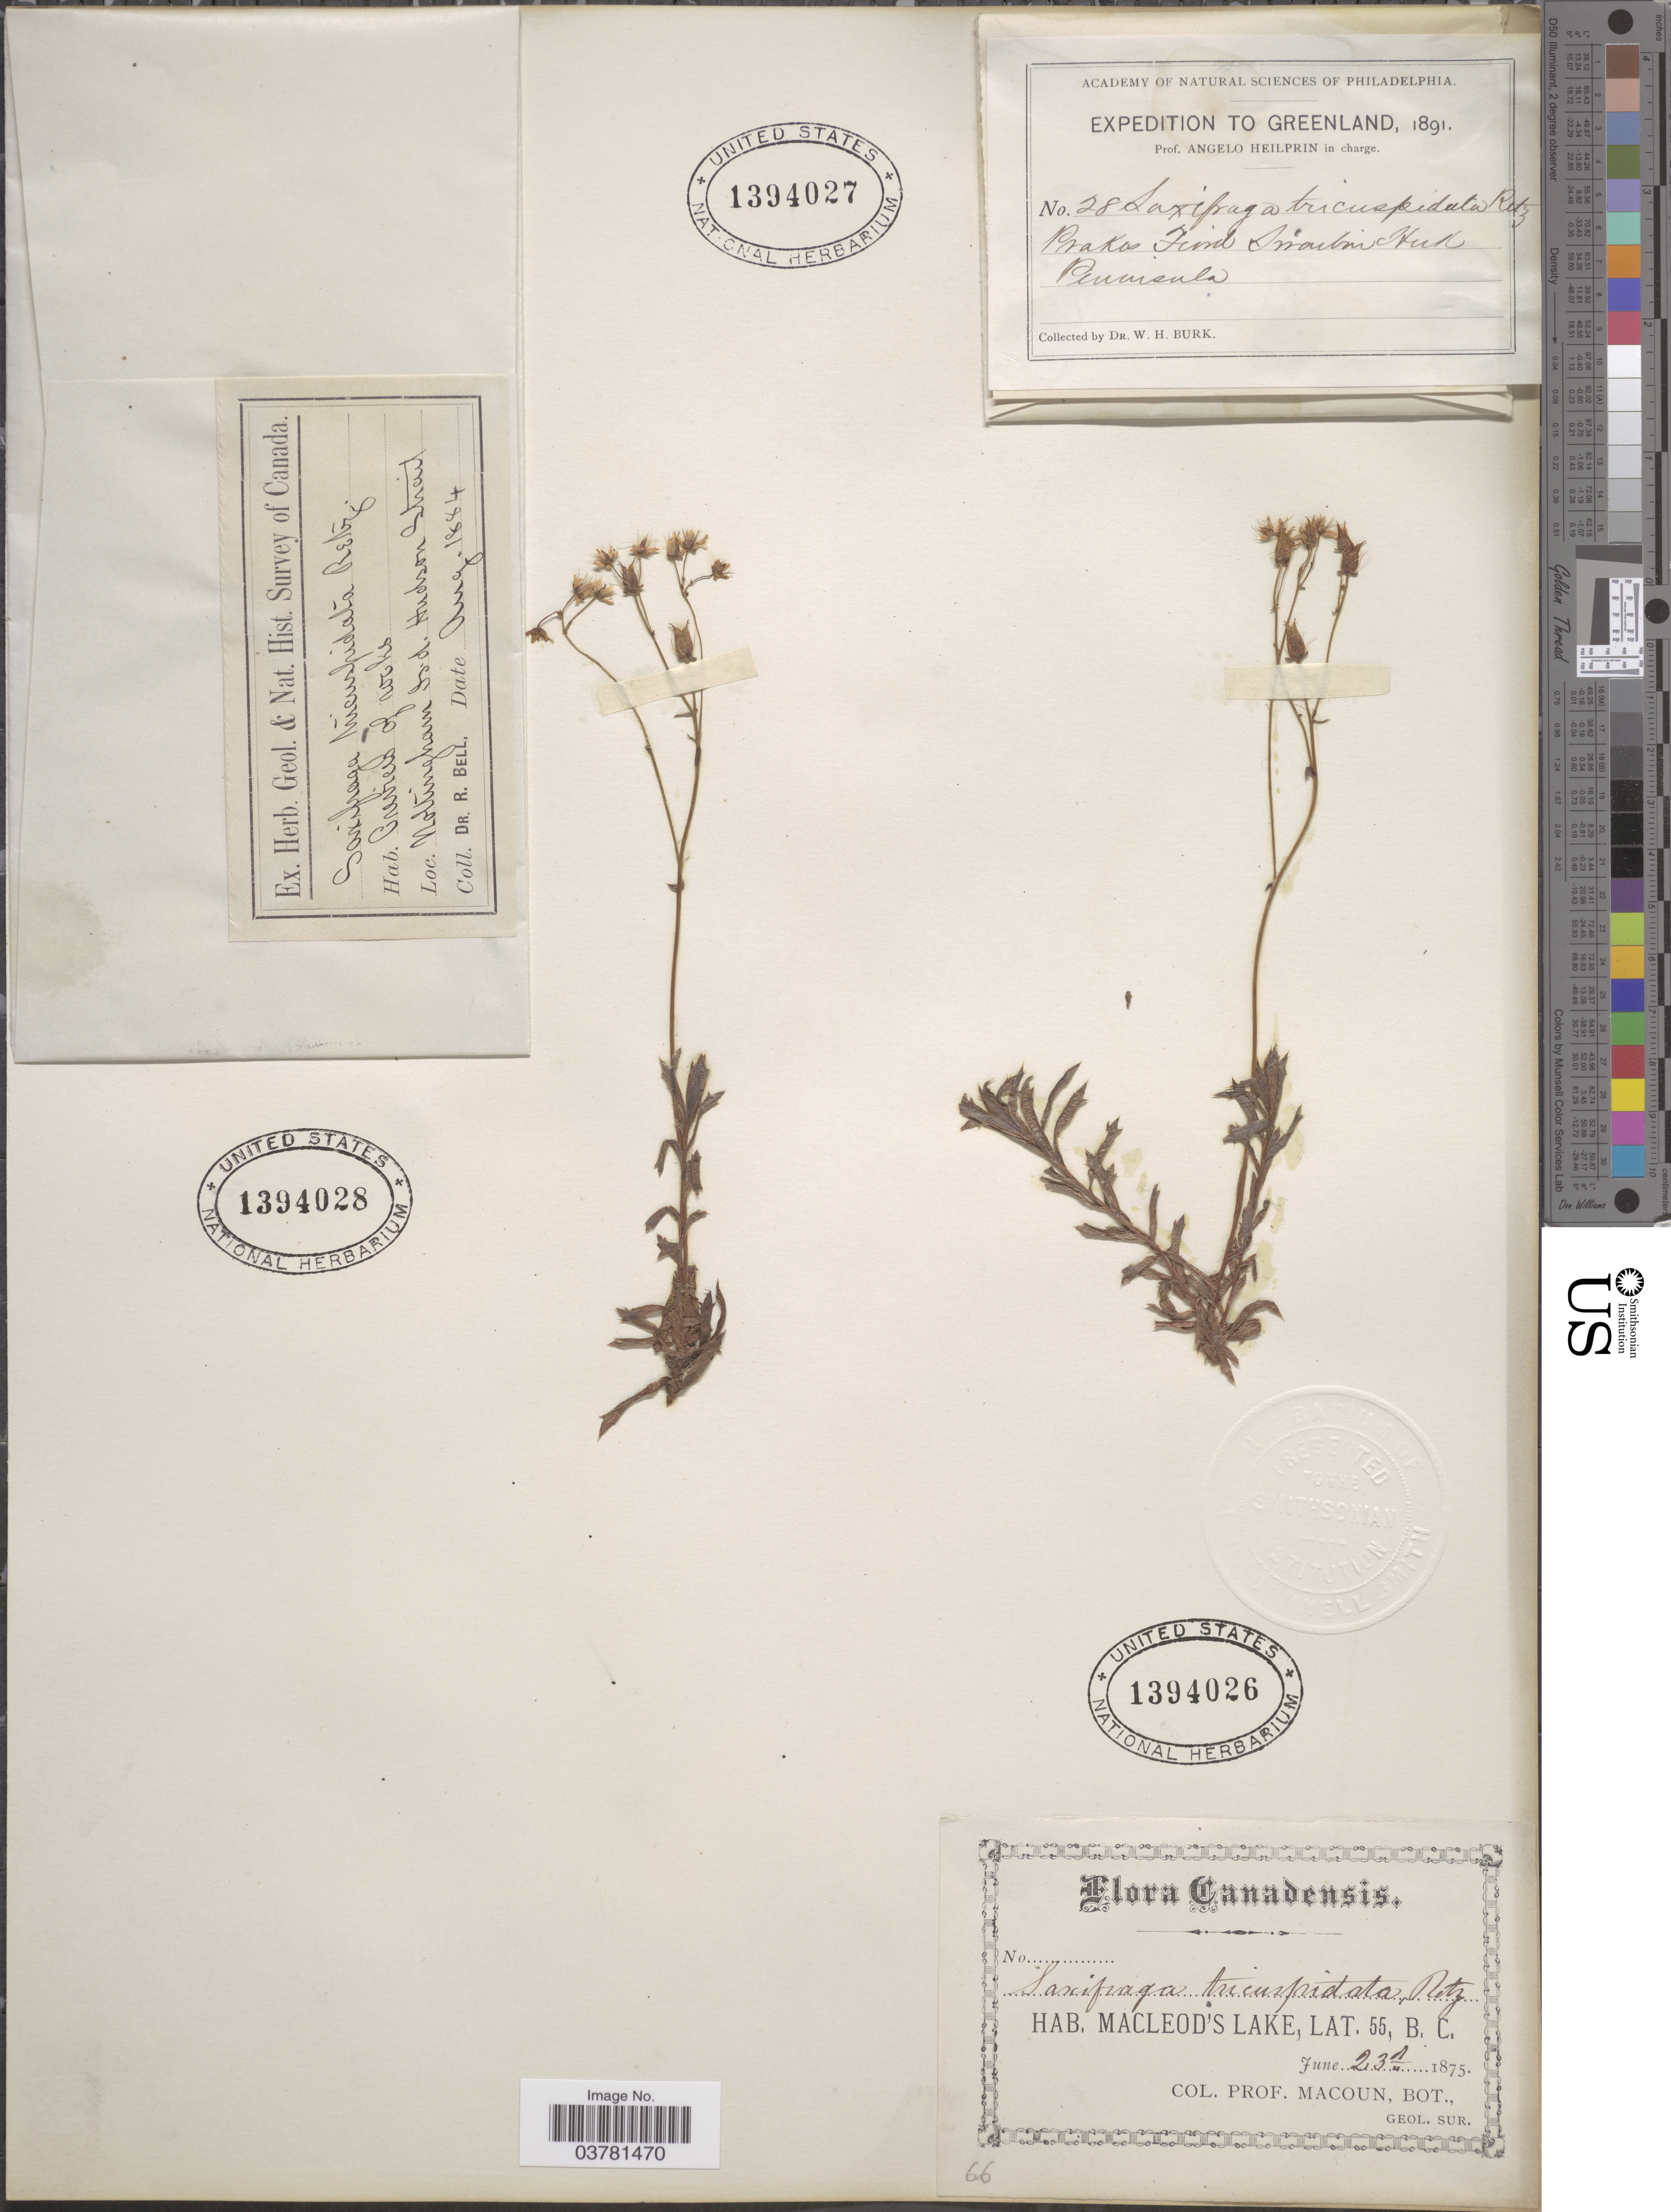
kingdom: Plantae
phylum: Tracheophyta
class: Magnoliopsida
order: Saxifragales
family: Saxifragaceae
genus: Saxifraga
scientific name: Saxifraga tricuspidata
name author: Rottb.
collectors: Prof. Macoun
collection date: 1875-06-23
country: Canada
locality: Macleod's Lake. Geol. Sur.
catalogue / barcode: US 1394026-3